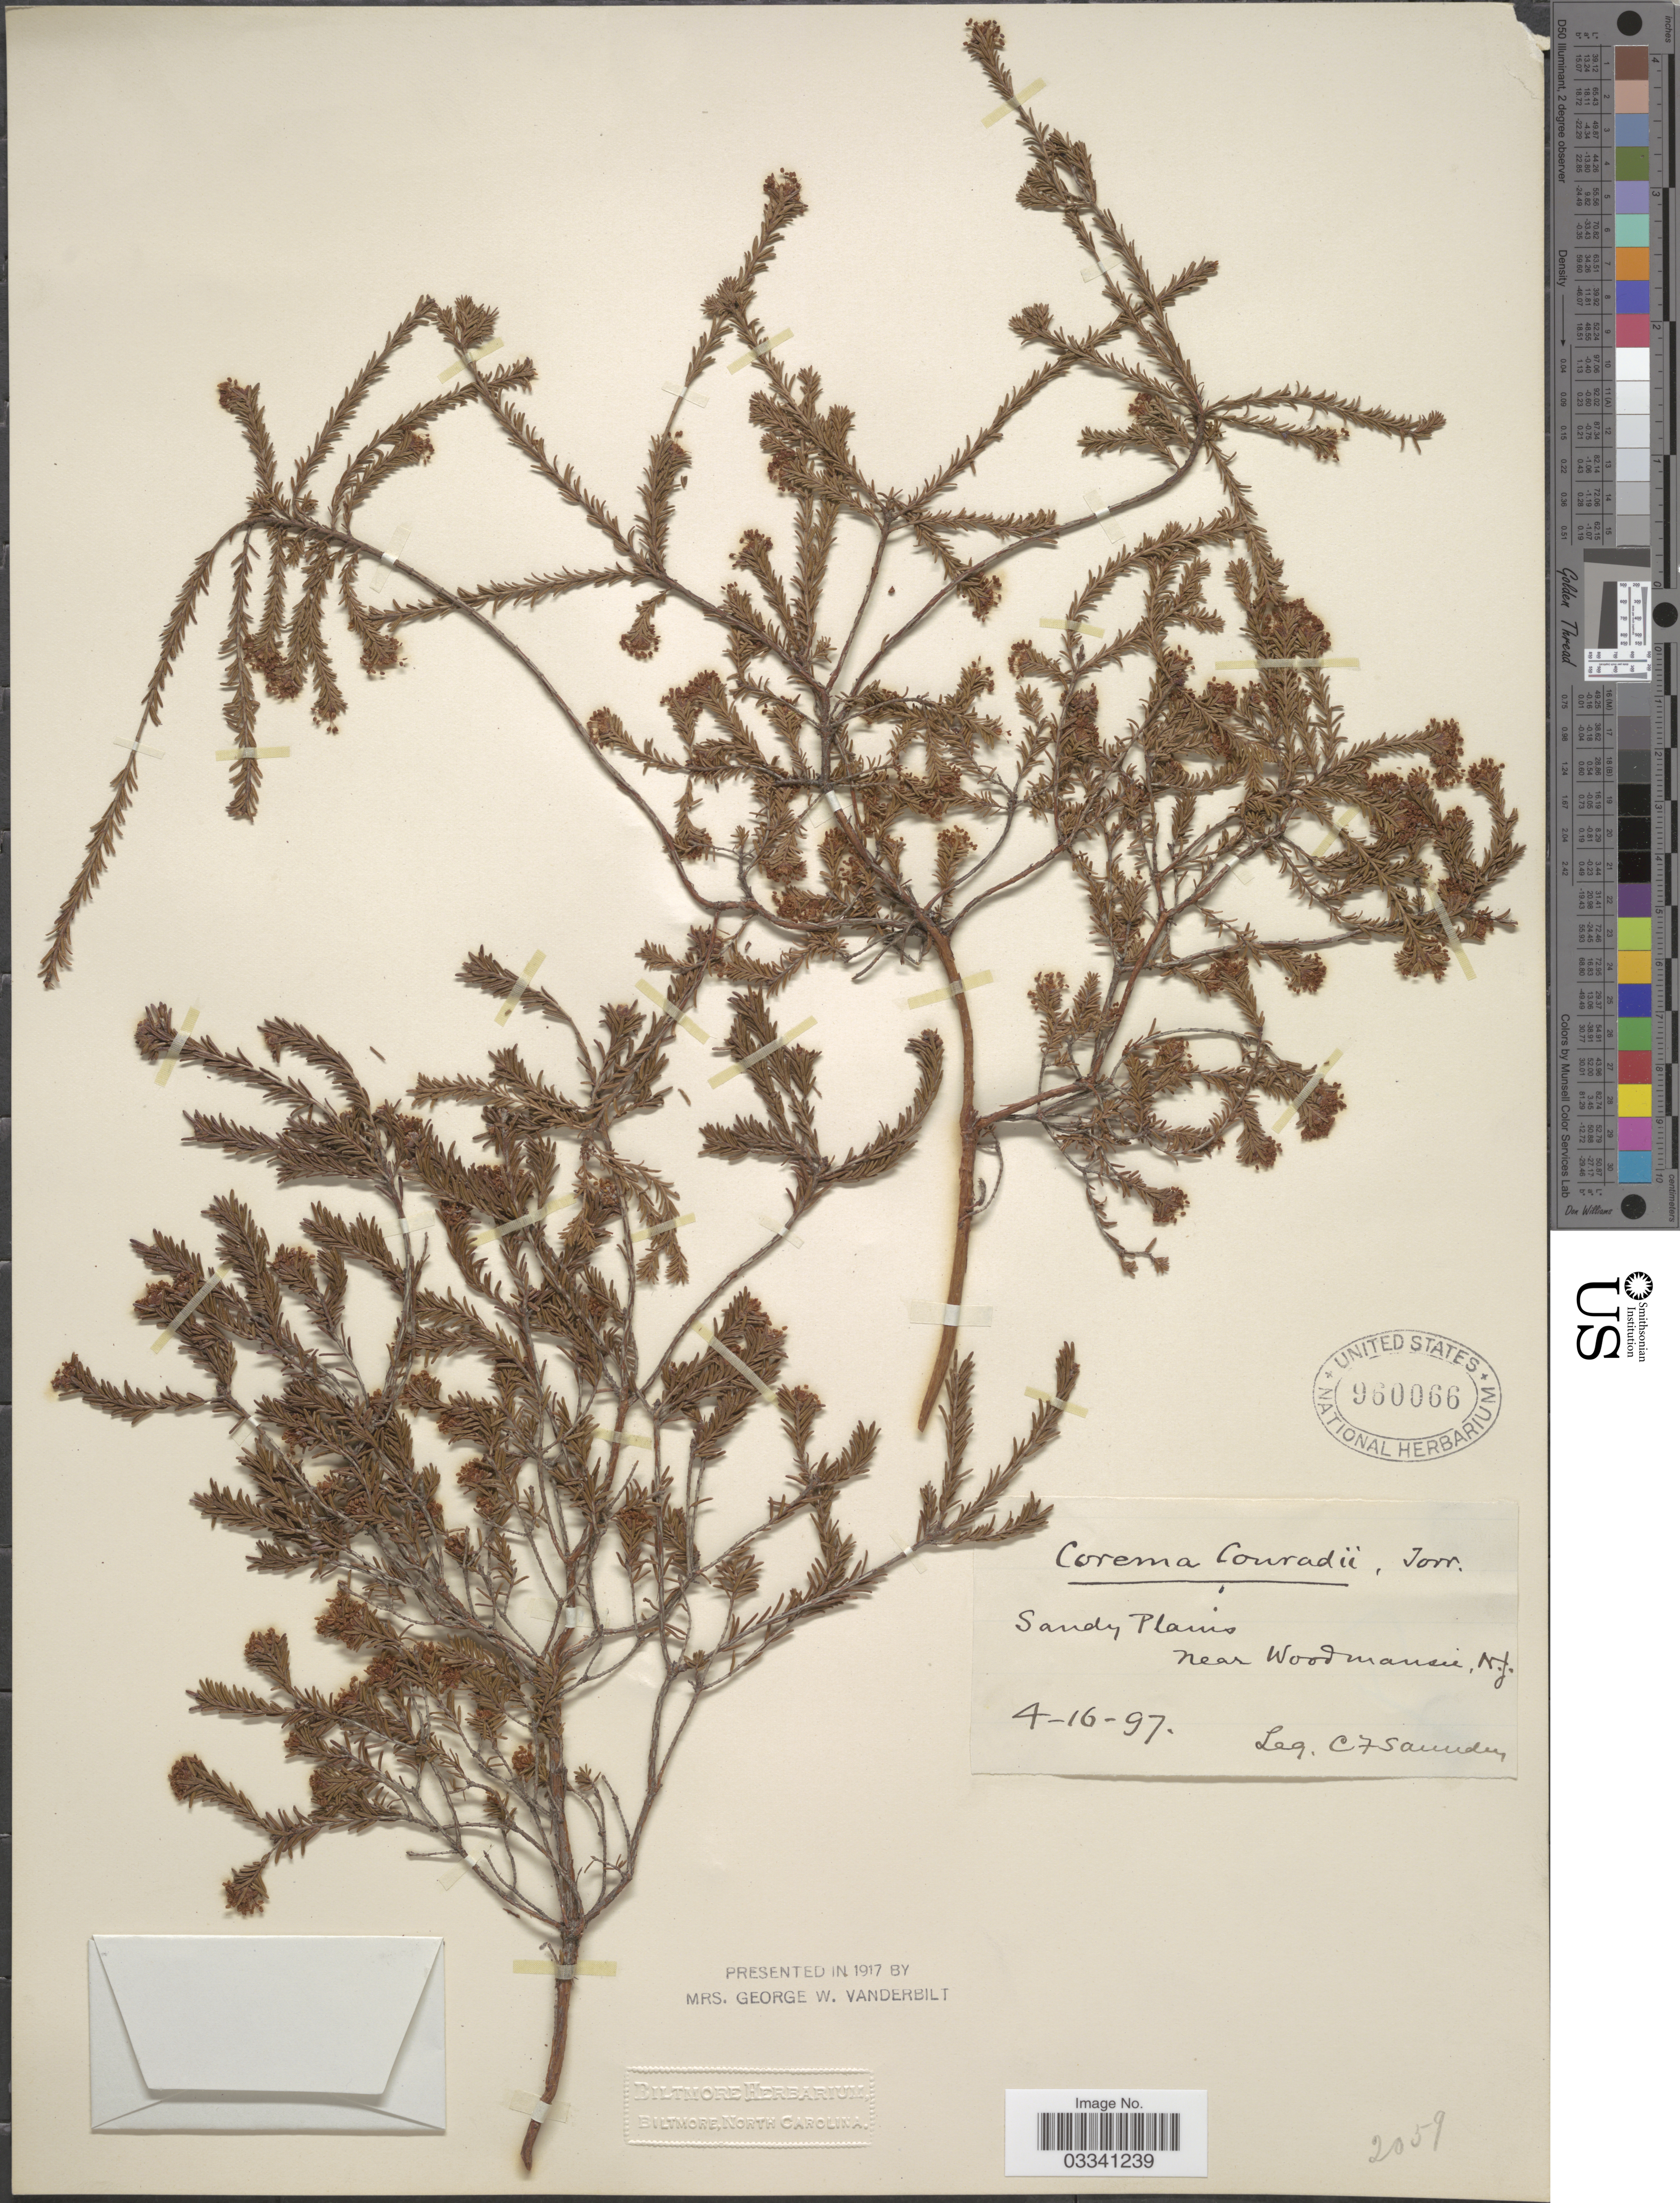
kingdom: Plantae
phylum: Tracheophyta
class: Magnoliopsida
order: Ericales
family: Ericaceae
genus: Corema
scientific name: Corema conradii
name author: Torr.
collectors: C.F. Saunders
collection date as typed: Transcribed d/m/y: 16/4/97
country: United States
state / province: New Jersey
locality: Near Woodmansie.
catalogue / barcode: US 960066